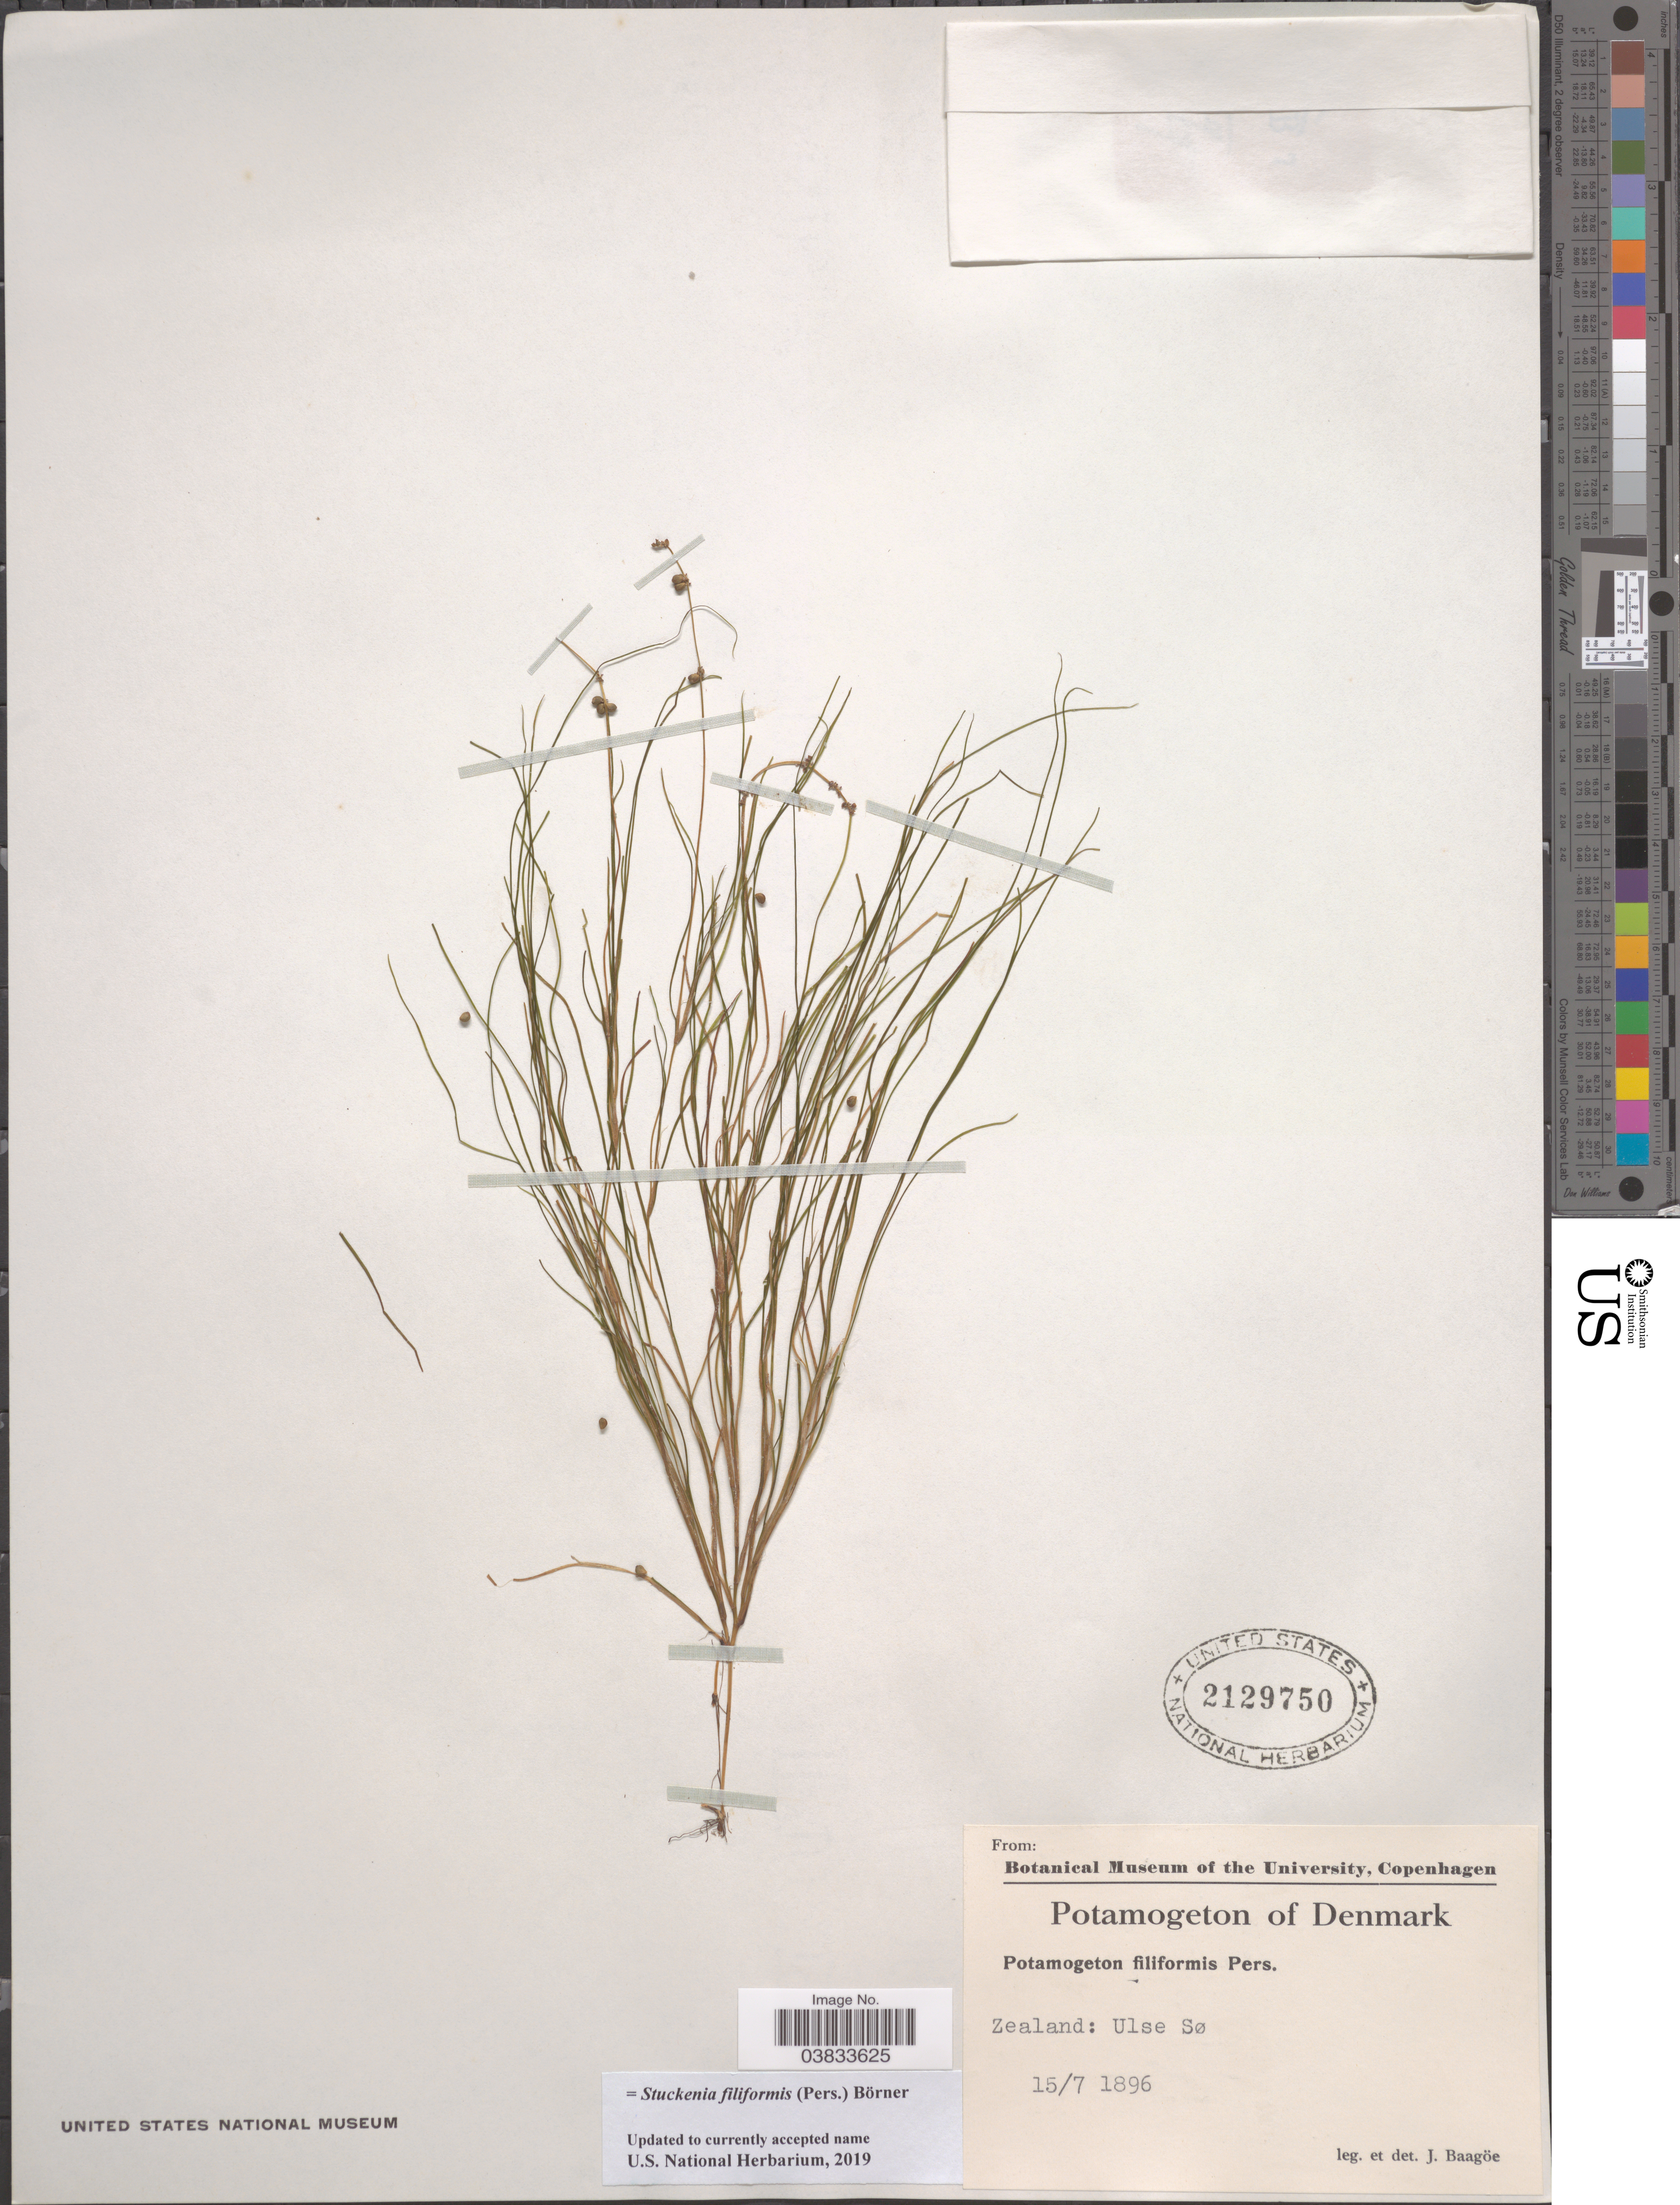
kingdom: Plantae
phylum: Tracheophyta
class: Liliopsida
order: Alismatales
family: Potamogetonaceae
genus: Stuckenia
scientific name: Stuckenia filiformis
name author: (Pers.) Börner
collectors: J. Baagoe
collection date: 1896-07-15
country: Denmark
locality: Zealand: Ulse Sø.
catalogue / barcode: US 2129750